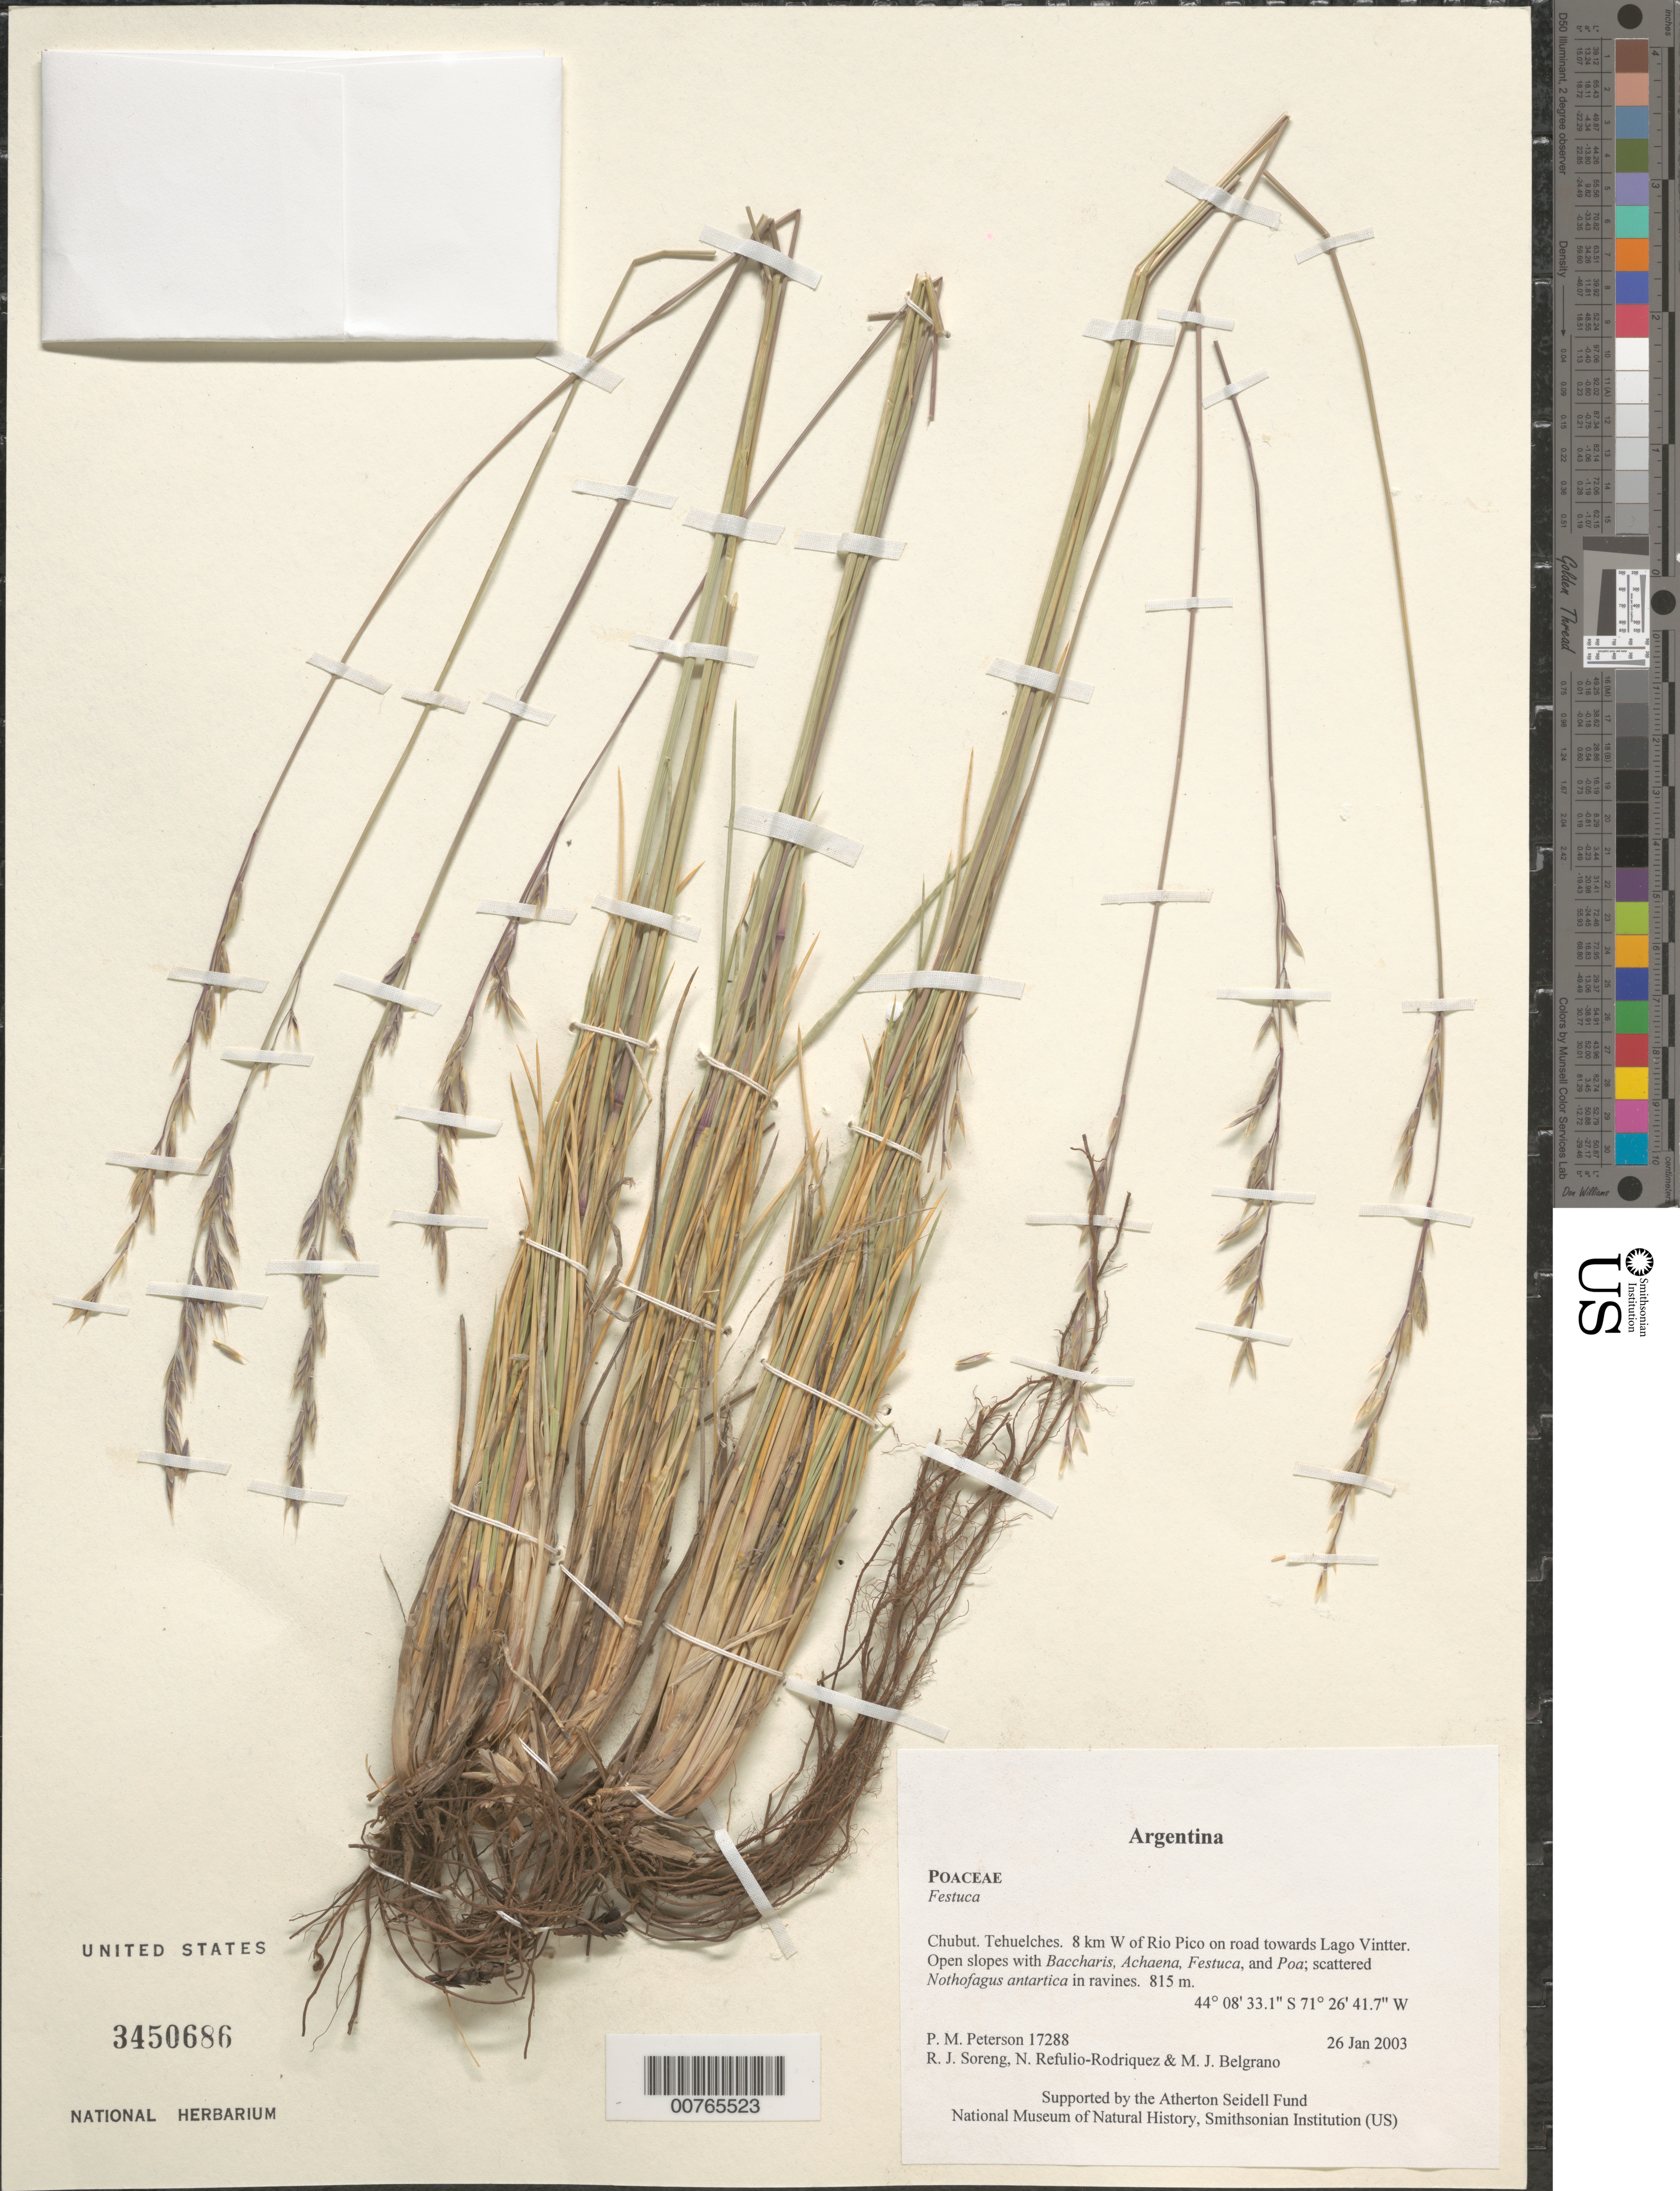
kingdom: Plantae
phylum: Tracheophyta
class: Liliopsida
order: Poales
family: Poaceae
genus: Festuca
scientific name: Festuca sp.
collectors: P. M. Peterson, R. J. Soreng, N. Refulio-Rodríguez & M. Belgrano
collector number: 17288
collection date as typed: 26 Jan 2003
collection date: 2003-01-26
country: Argentina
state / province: Chubut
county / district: Tehuelches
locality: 8 km W of Rio Pico on road towards Lago Vintter. Open slopes with Baccharis, Achaena, Festuca, and Poa; scattered Nothofagus antartica in ravines.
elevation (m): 815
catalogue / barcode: US 3450686